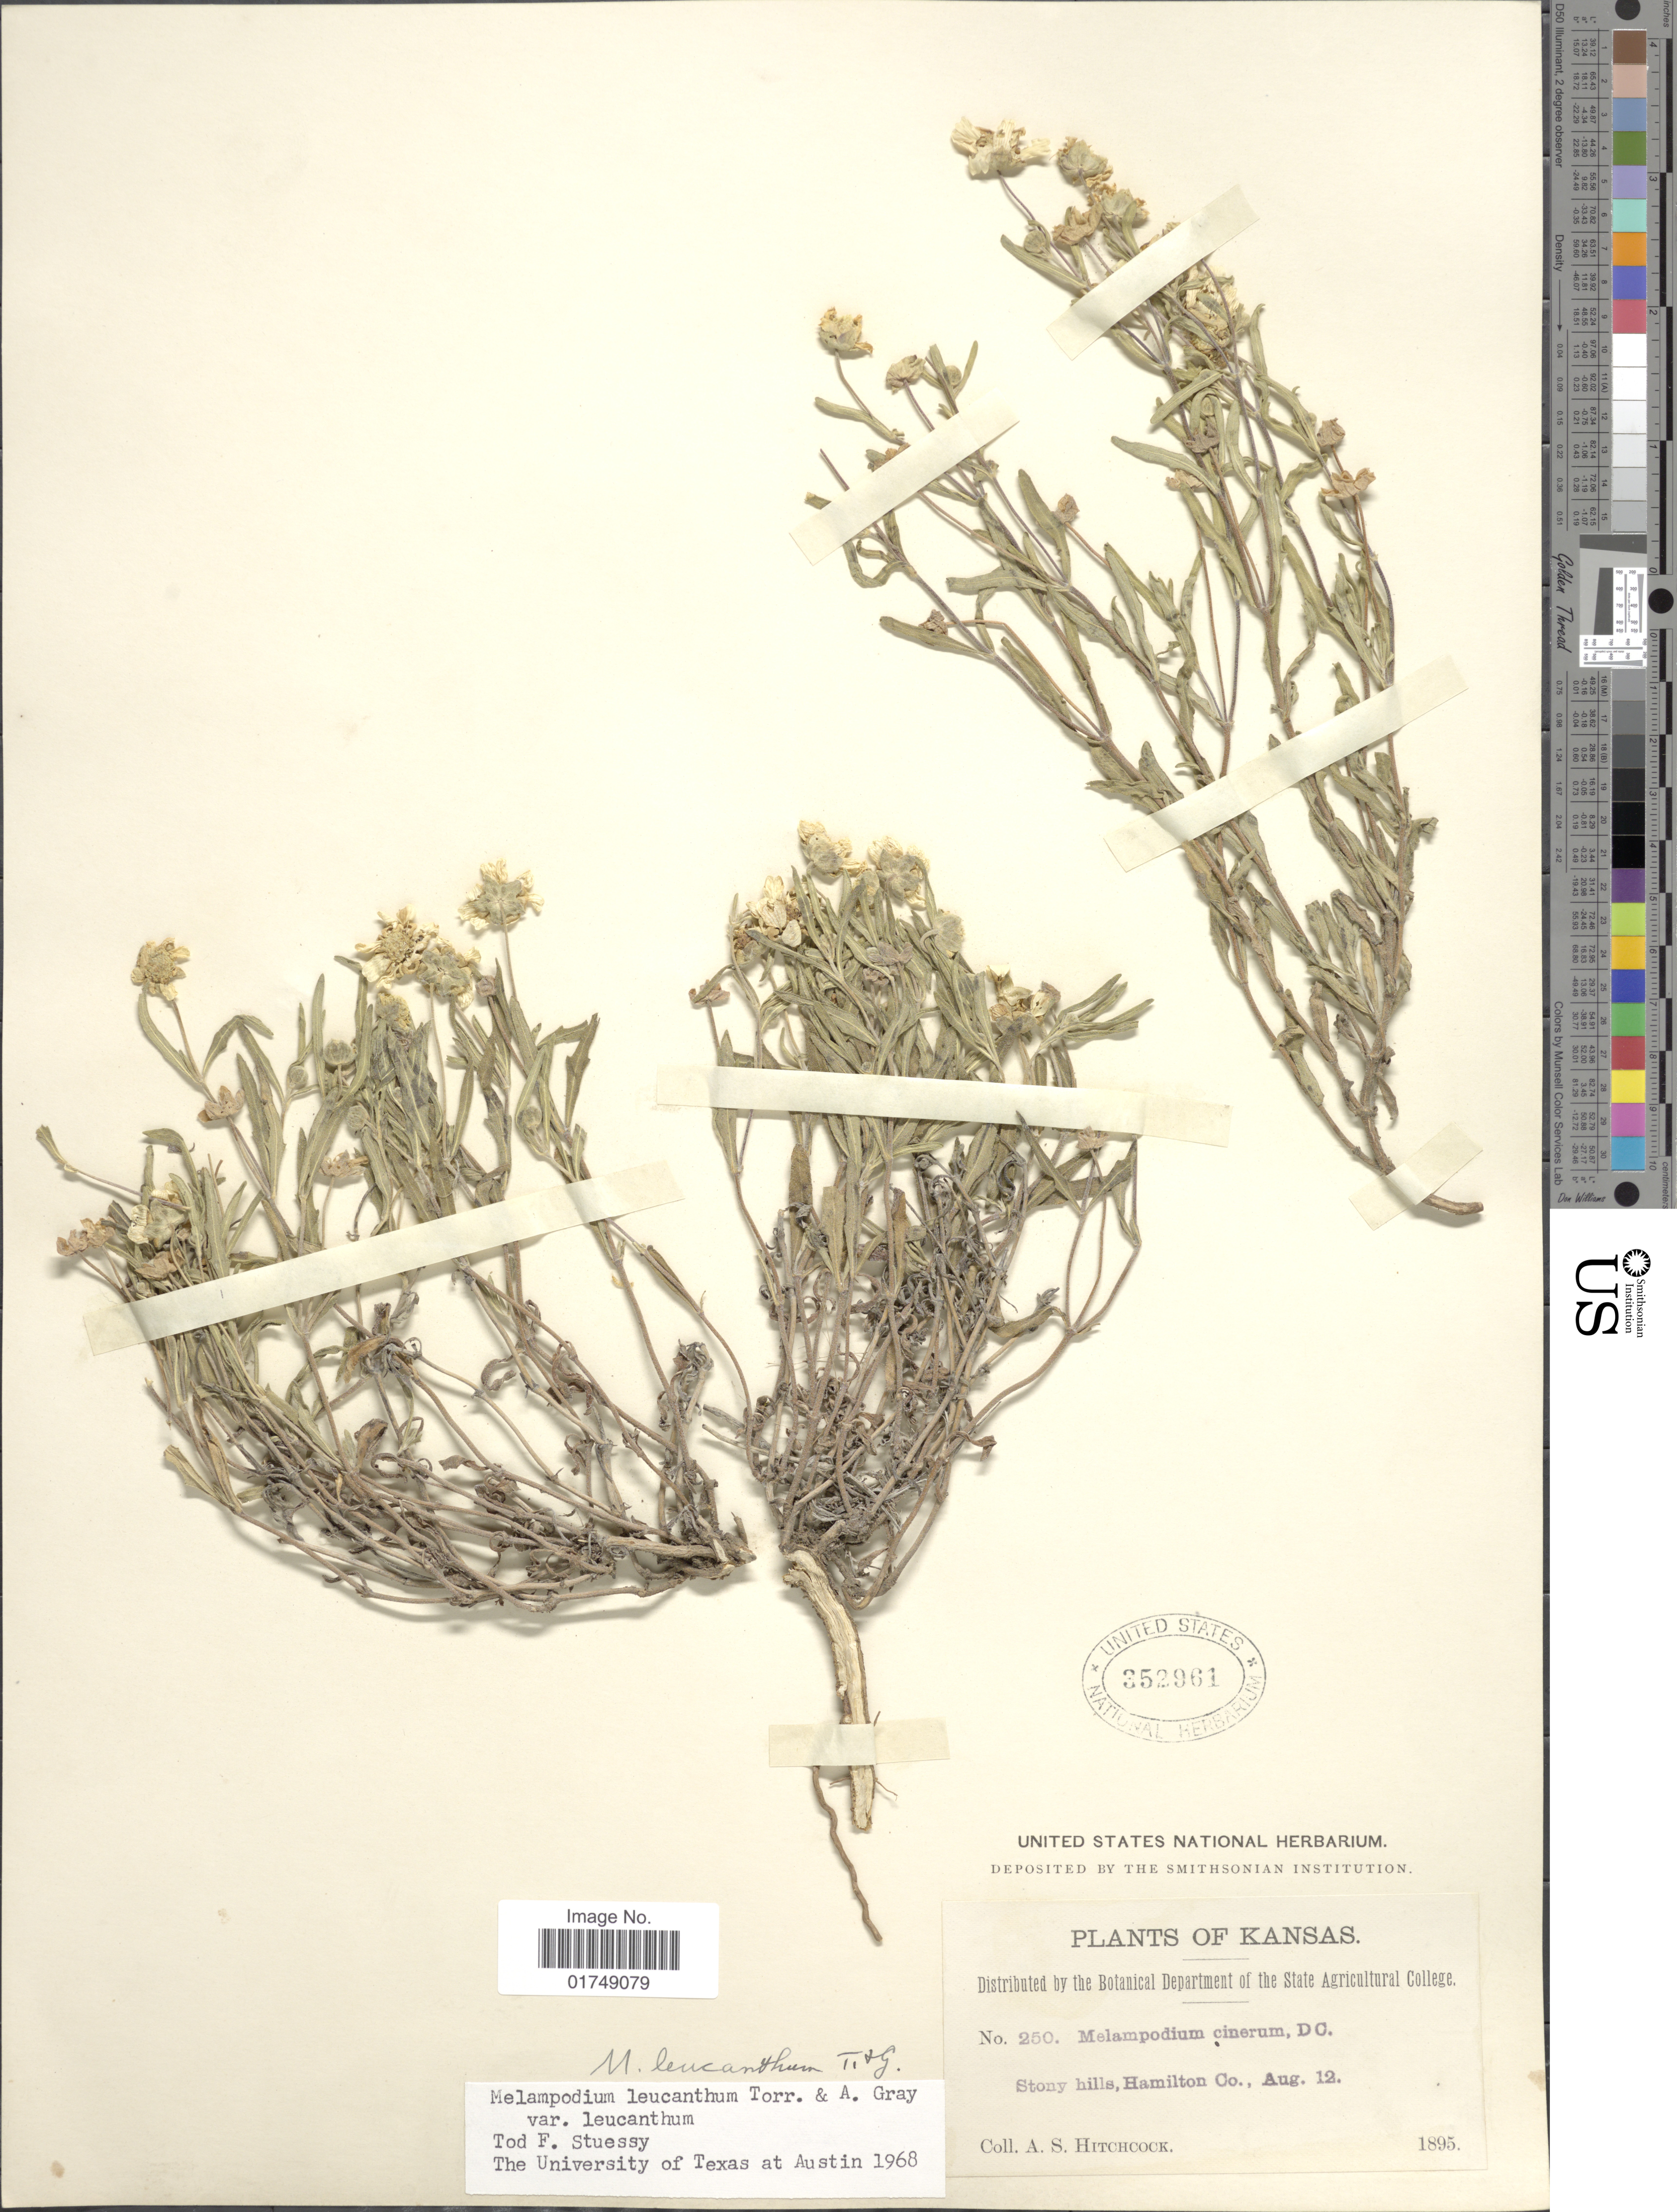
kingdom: Plantae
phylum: Tracheophyta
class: Magnoliopsida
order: Asterales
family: Asteraceae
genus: Melampodium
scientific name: Melampodium leucanthum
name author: Torr. & A. Gray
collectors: A. S. Hitchcock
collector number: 250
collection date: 1895-08-12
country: United States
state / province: Kansas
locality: Hamilton Co.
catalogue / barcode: US 352961